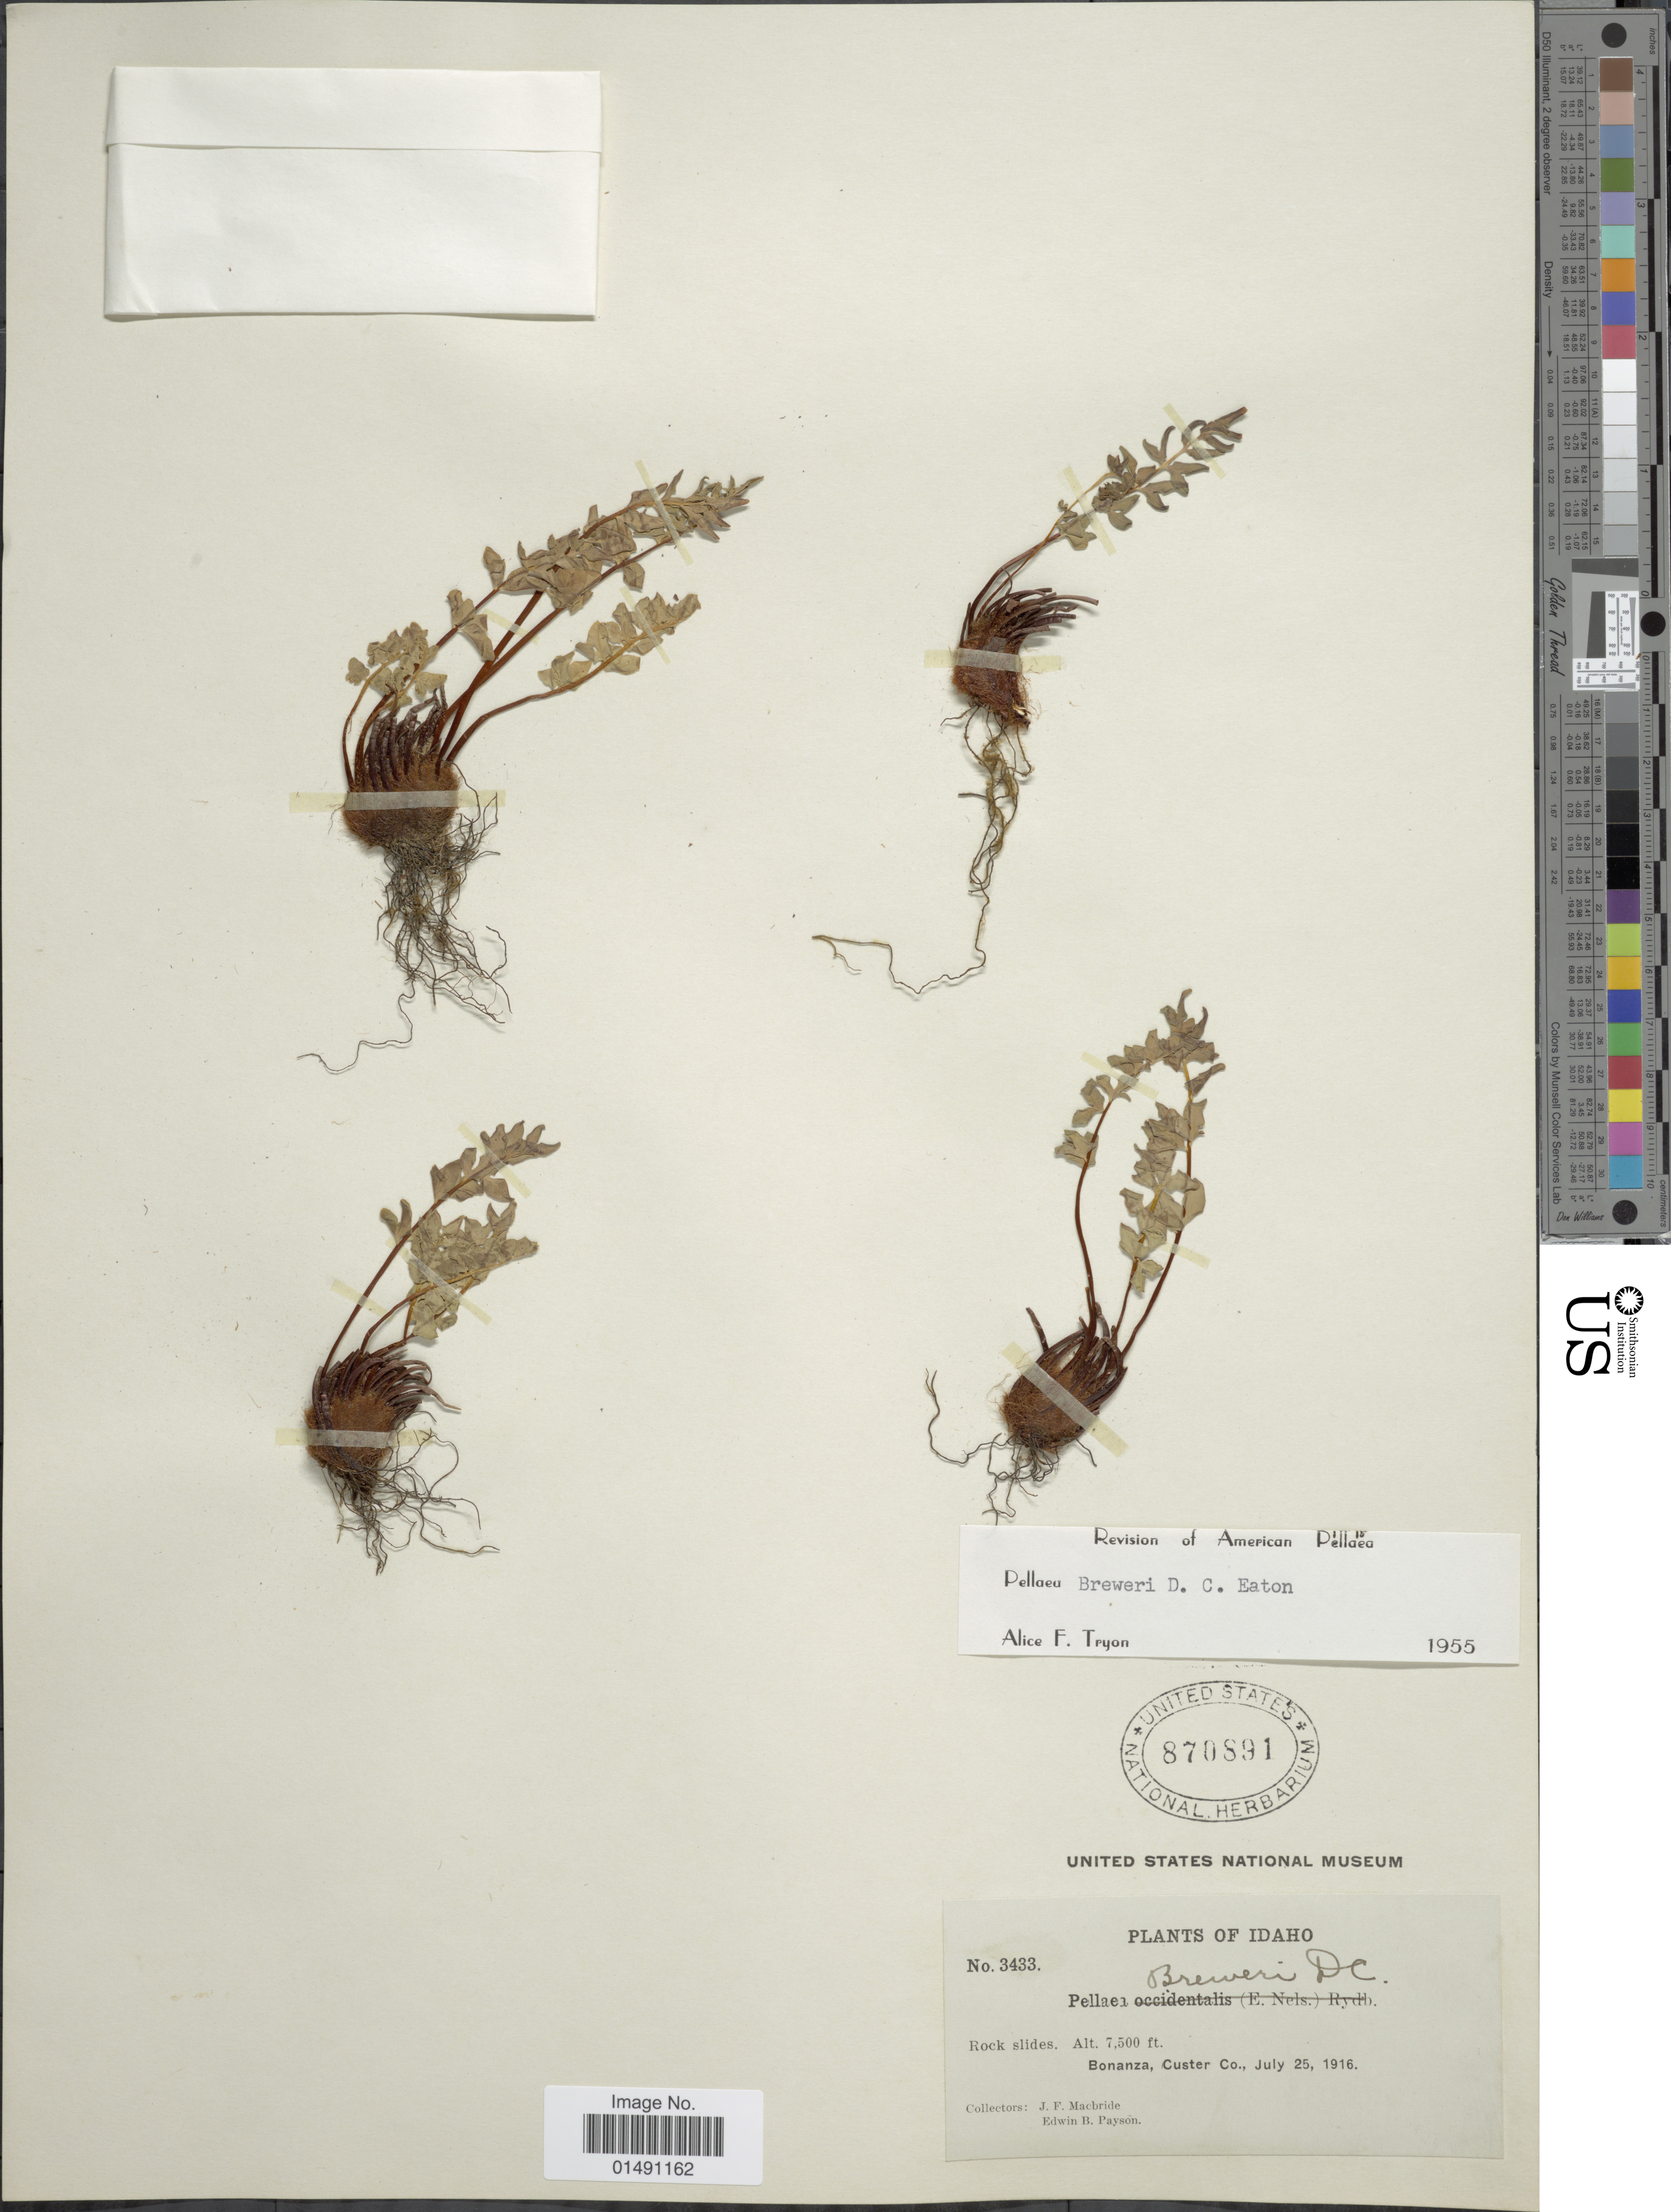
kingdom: Plantae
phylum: Tracheophyta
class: Polypodiopsida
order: Polypodiales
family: Pteridaceae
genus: Pellaea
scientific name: Pellaea breweri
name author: D.C. Eaton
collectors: J. F. Macbride & E. B. Payson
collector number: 3433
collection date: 1916-07-25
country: United States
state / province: Idaho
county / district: Custer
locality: Bonanza,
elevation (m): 2286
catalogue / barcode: US 870891